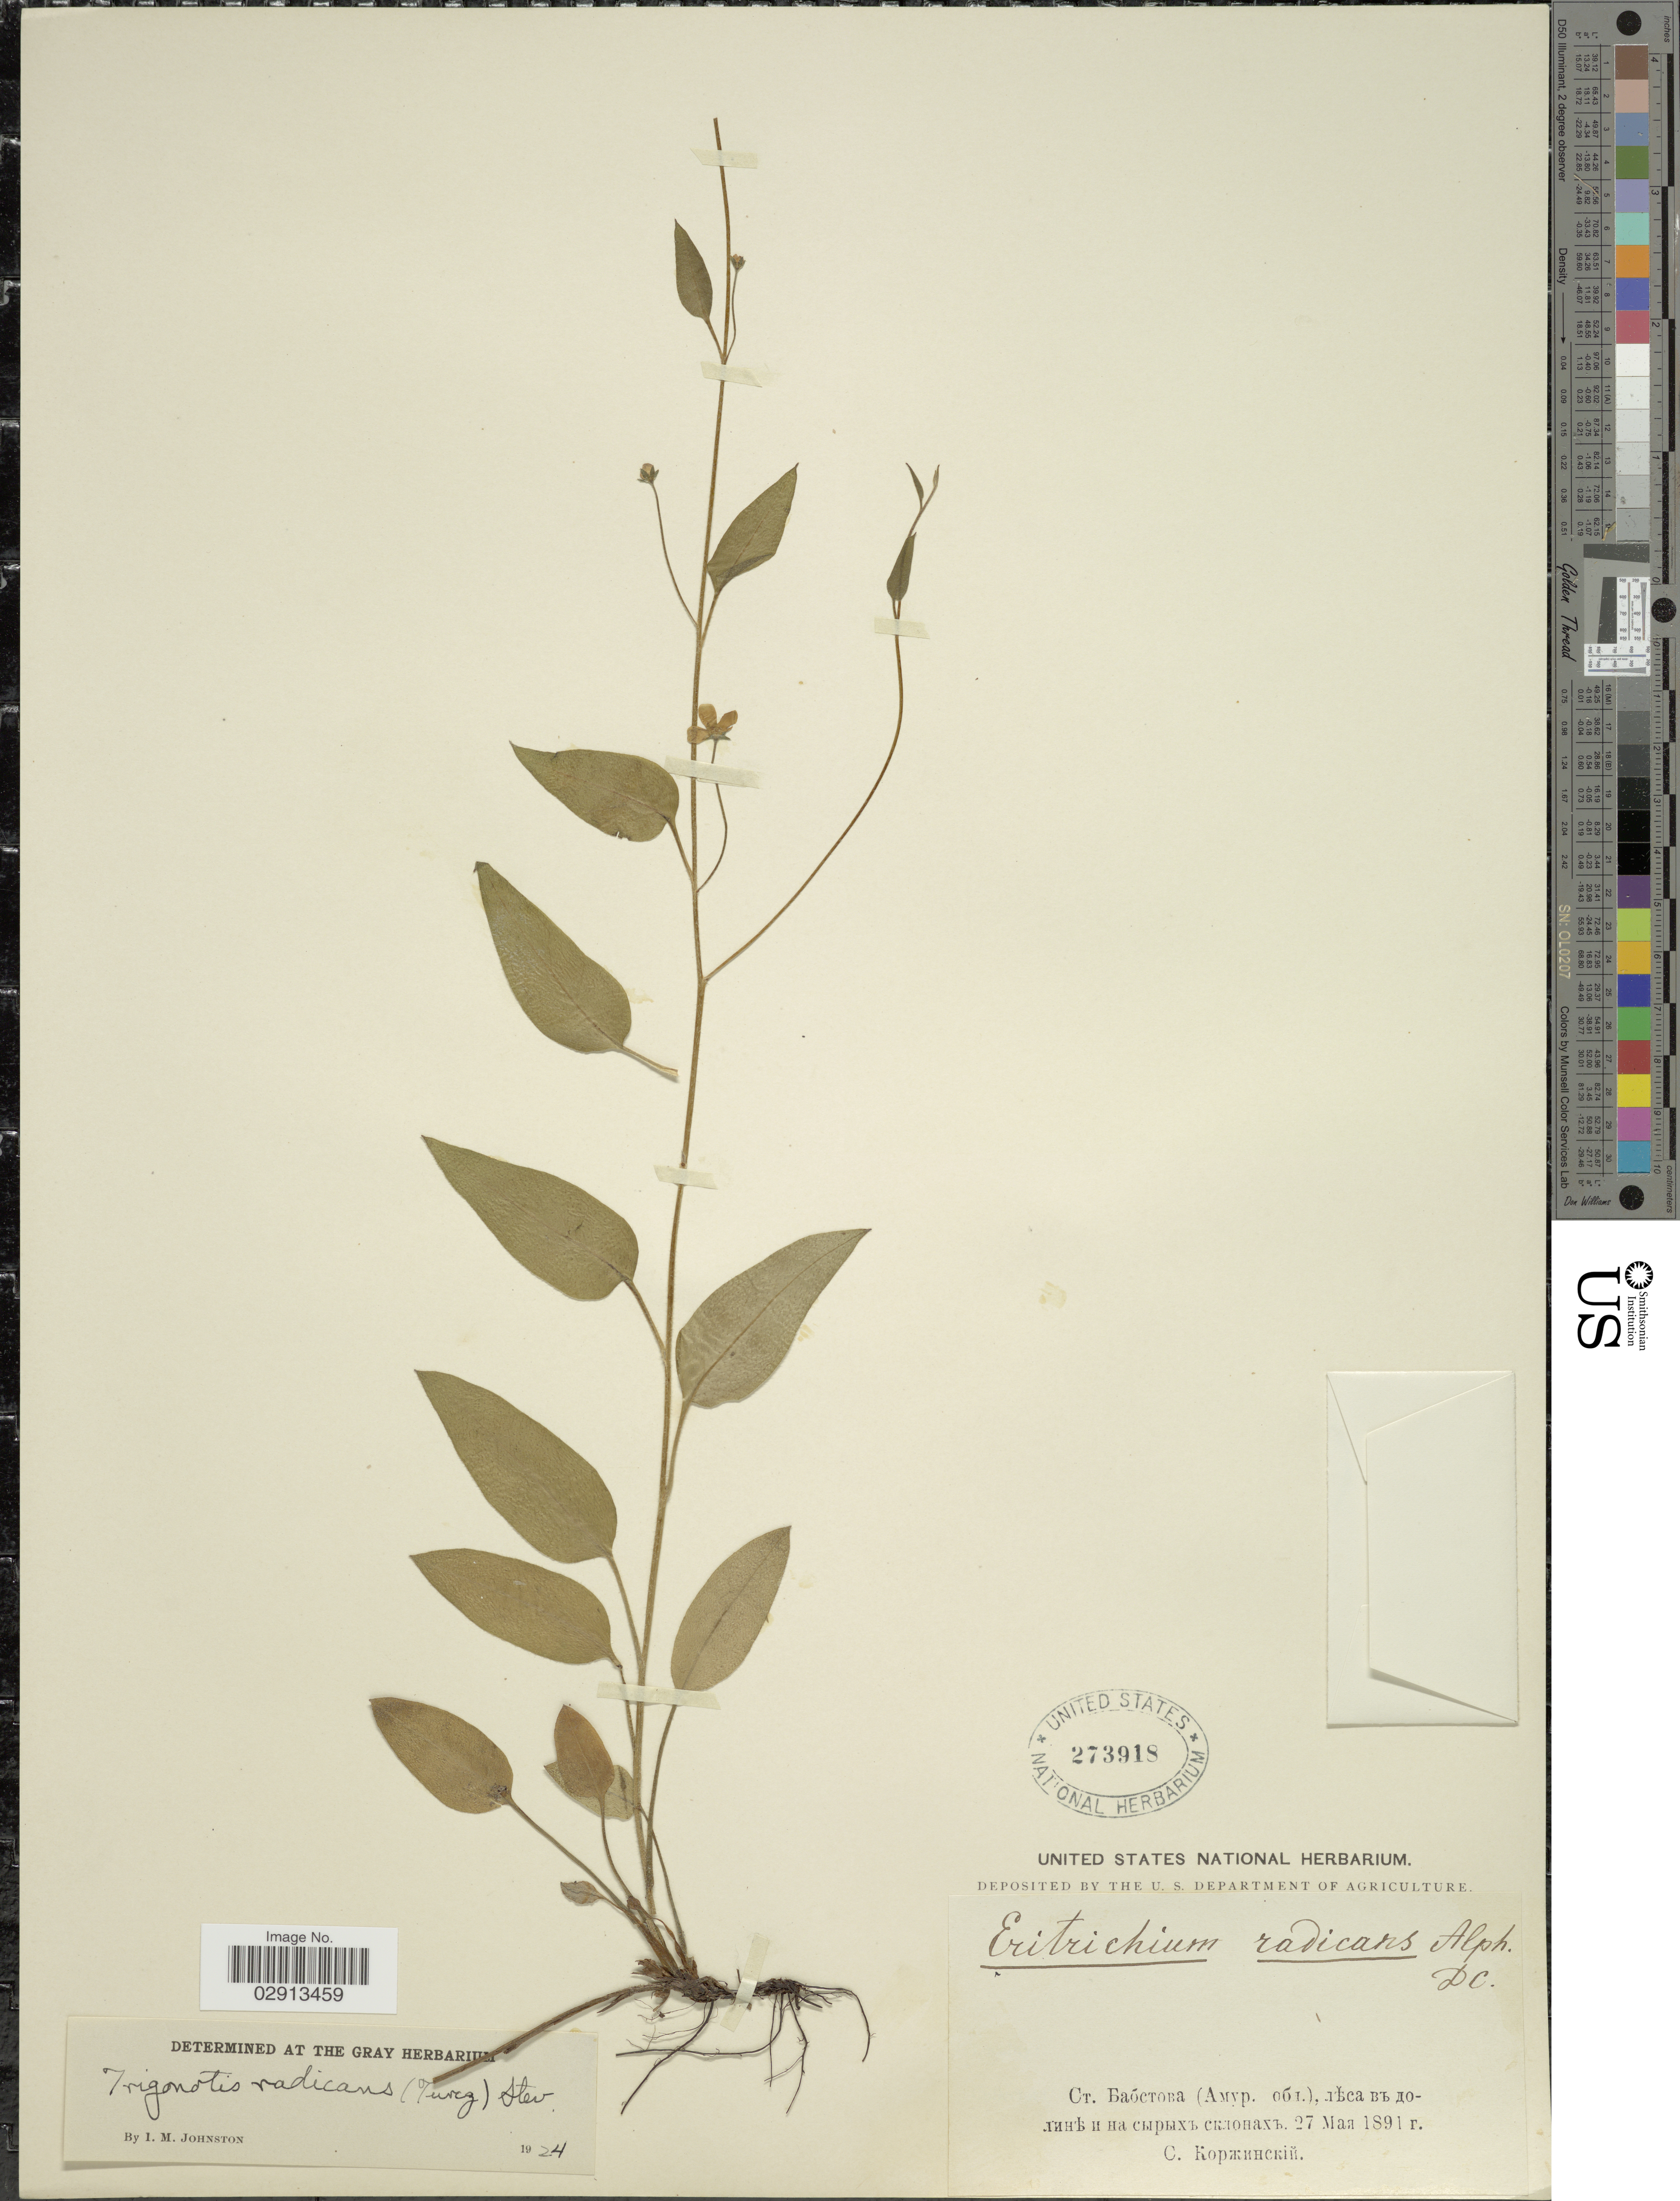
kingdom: Plantae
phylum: Tracheophyta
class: Magnoliopsida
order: Boraginales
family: Boraginaceae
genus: Trigonotis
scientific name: Trigonotis radicans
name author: Steven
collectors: S. Korzhinsky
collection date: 1891-03-27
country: Russian Federation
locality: village Babstovo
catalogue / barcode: US 273918